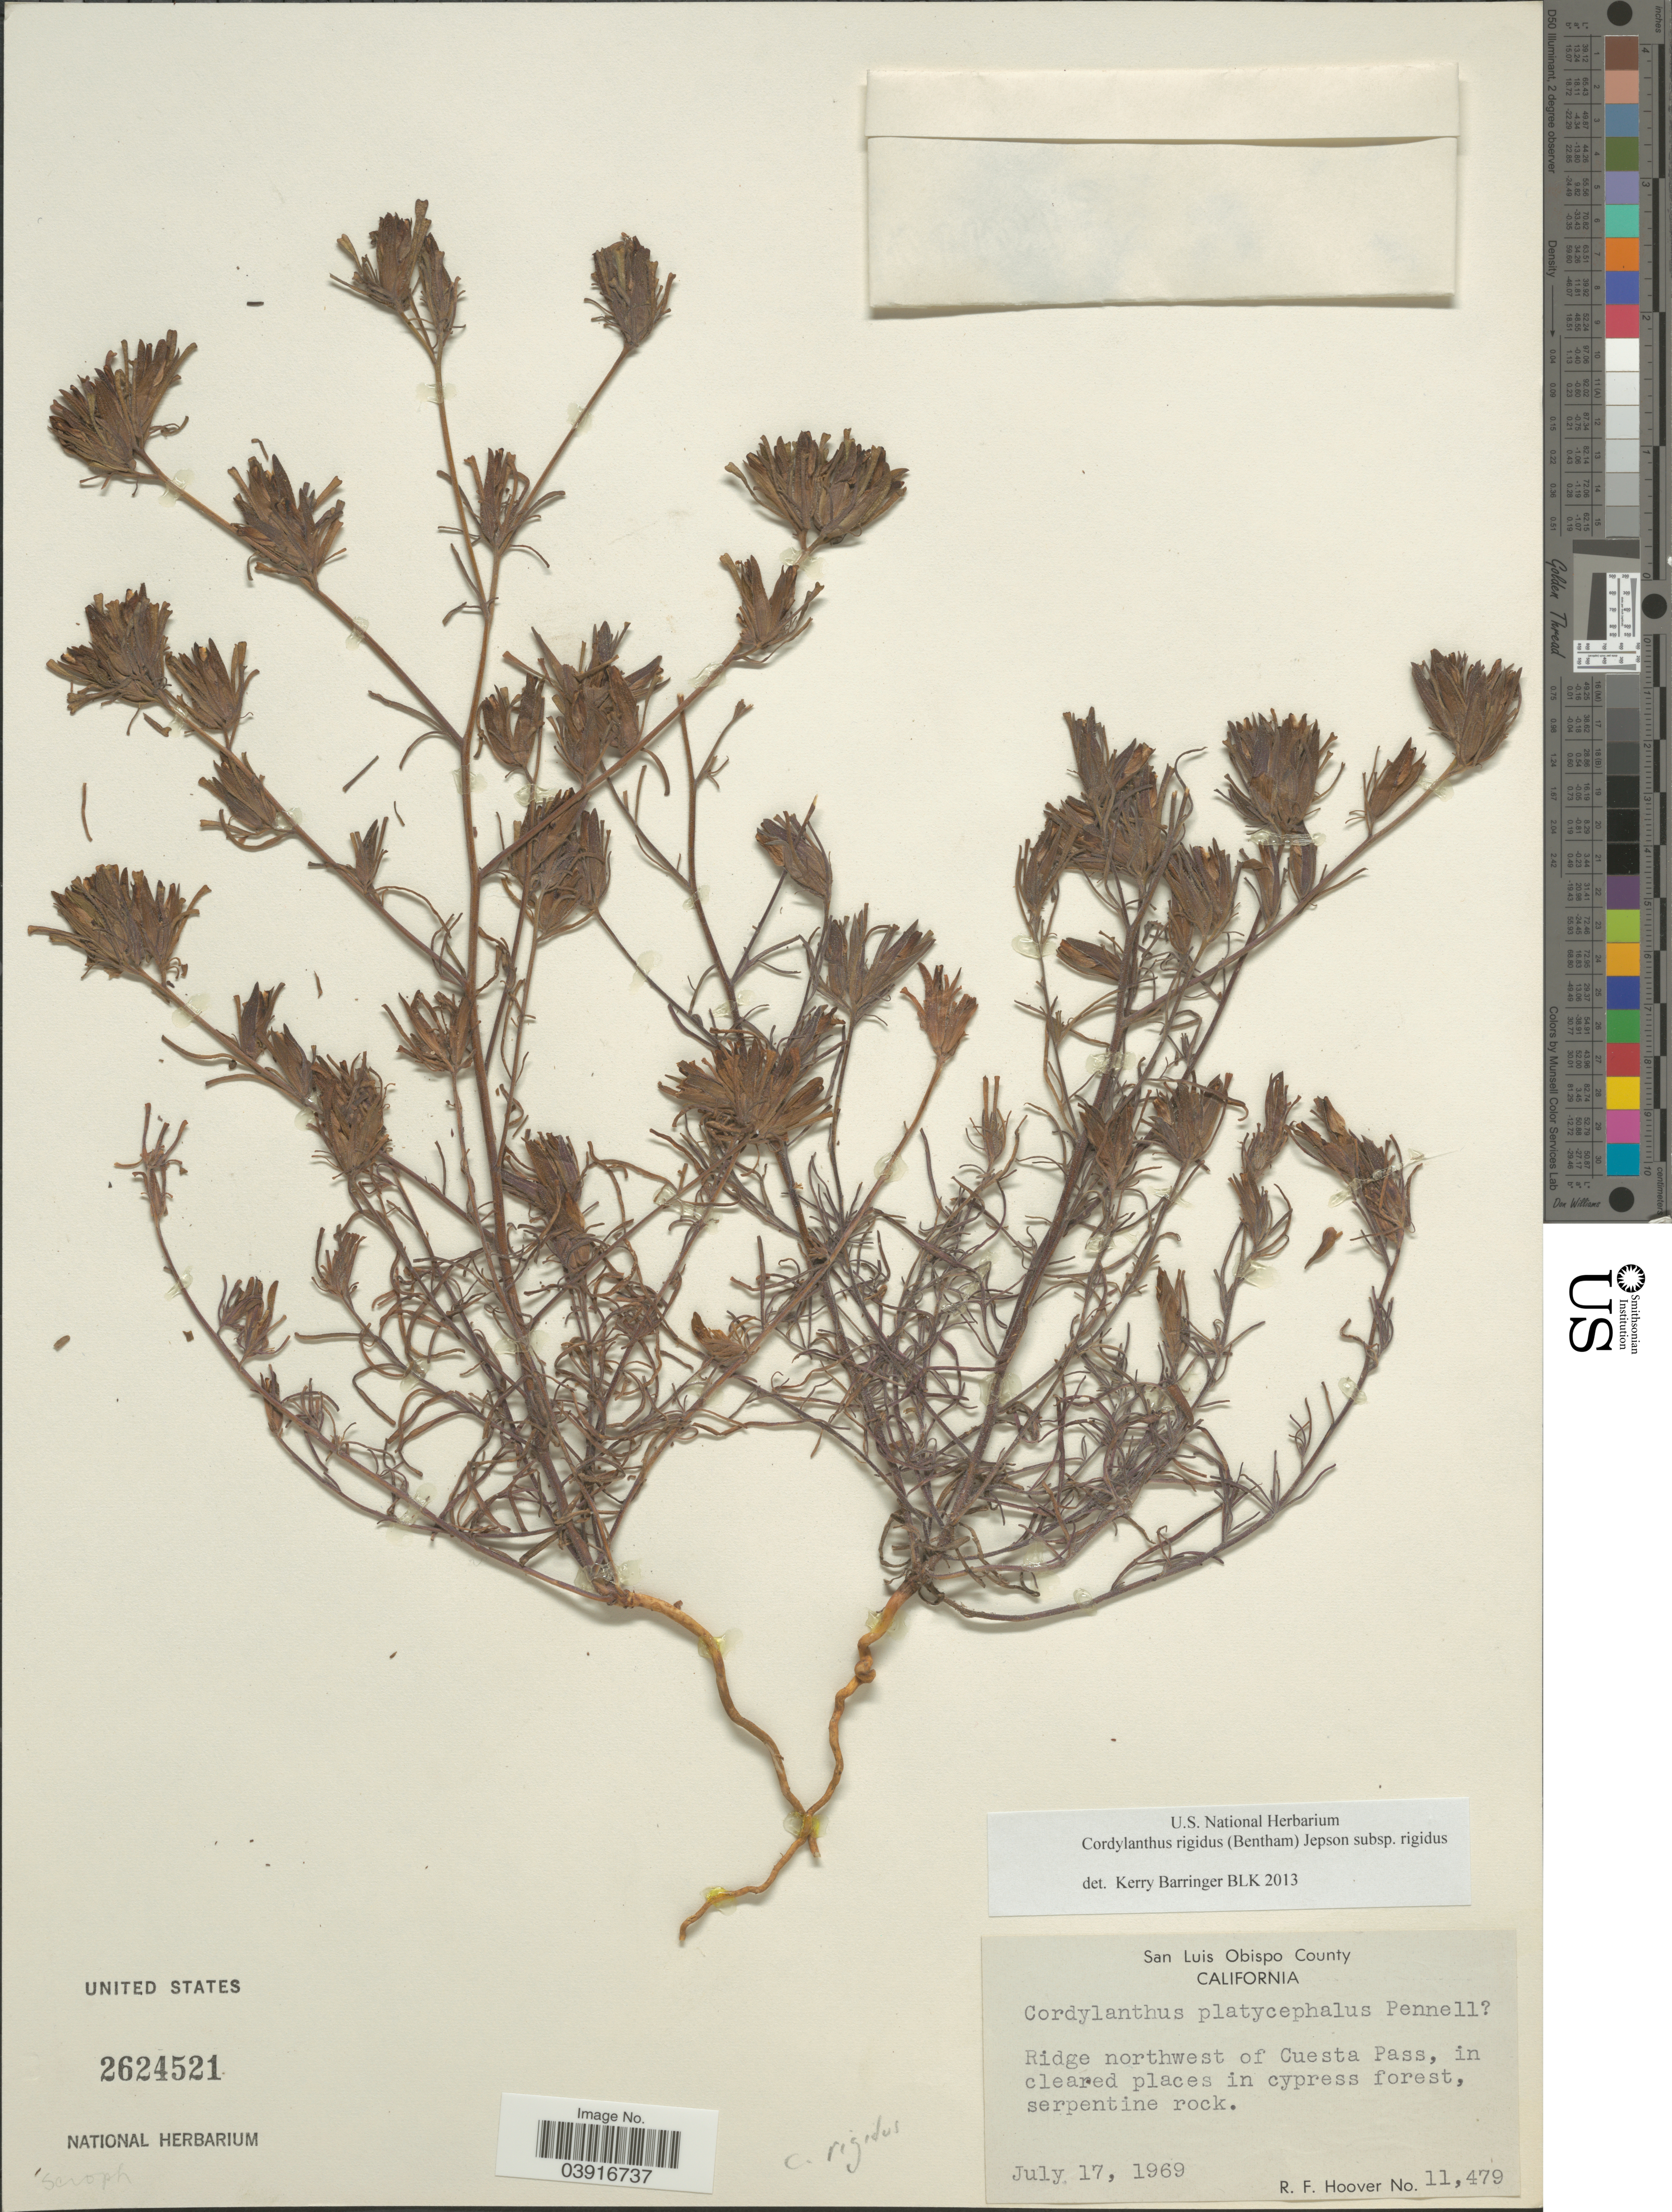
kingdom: Plantae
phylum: Tracheophyta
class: Magnoliopsida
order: Lamiales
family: Orobanchaceae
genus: Cordylanthus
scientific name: Cordylanthus rigidus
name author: (Benth.) Jeps.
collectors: R. F. Hoover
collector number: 11479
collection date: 1969-07-17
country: United States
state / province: California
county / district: San Luis Obispo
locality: San Luis Obispo County. Ridge northwest of Cuesta Pass, in cleared places in cypress forest, serpentine rock.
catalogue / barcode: US 2624521